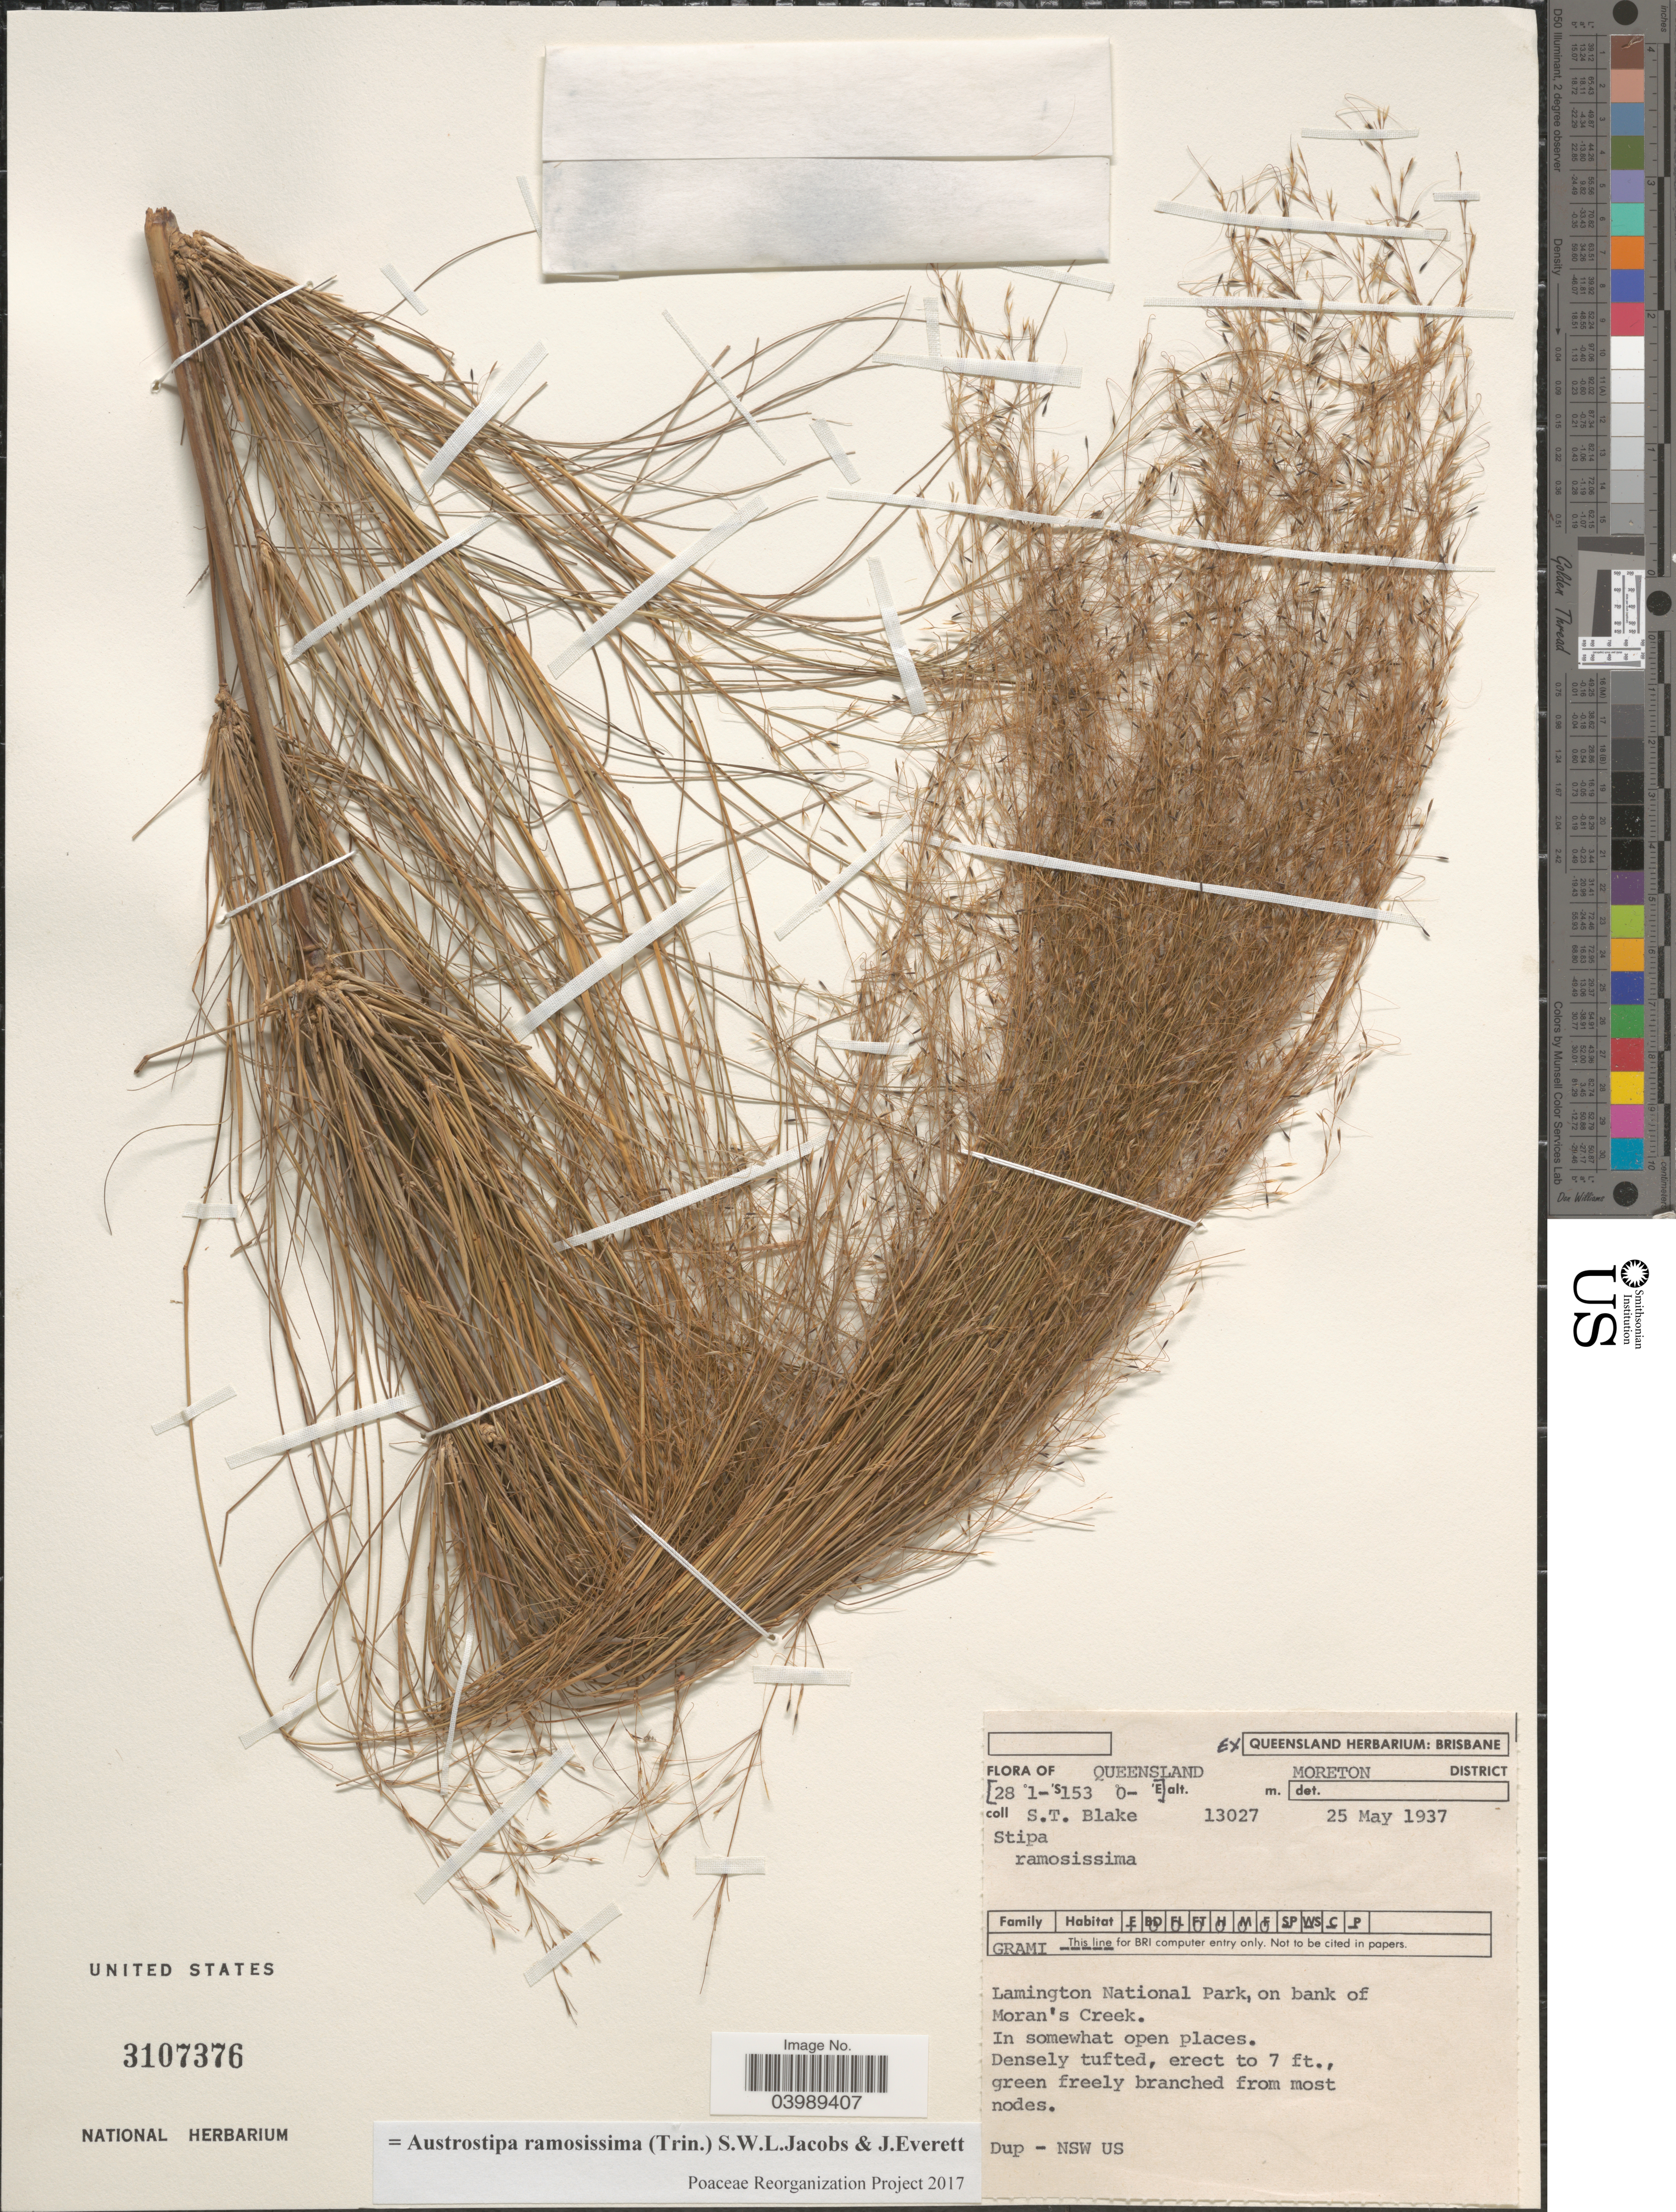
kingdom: Plantae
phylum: Tracheophyta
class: Liliopsida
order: Poales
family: Poaceae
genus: Austrostipa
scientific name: Austrostipa ramosissima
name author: (Trin.) S.W.L. Jacobs & J. Everett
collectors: S. T. Blake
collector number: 13027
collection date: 1937-05-25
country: Australia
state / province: Queensland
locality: Moreton District. Lamington National Park, on bank of Moran's Creek.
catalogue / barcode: US 3107376